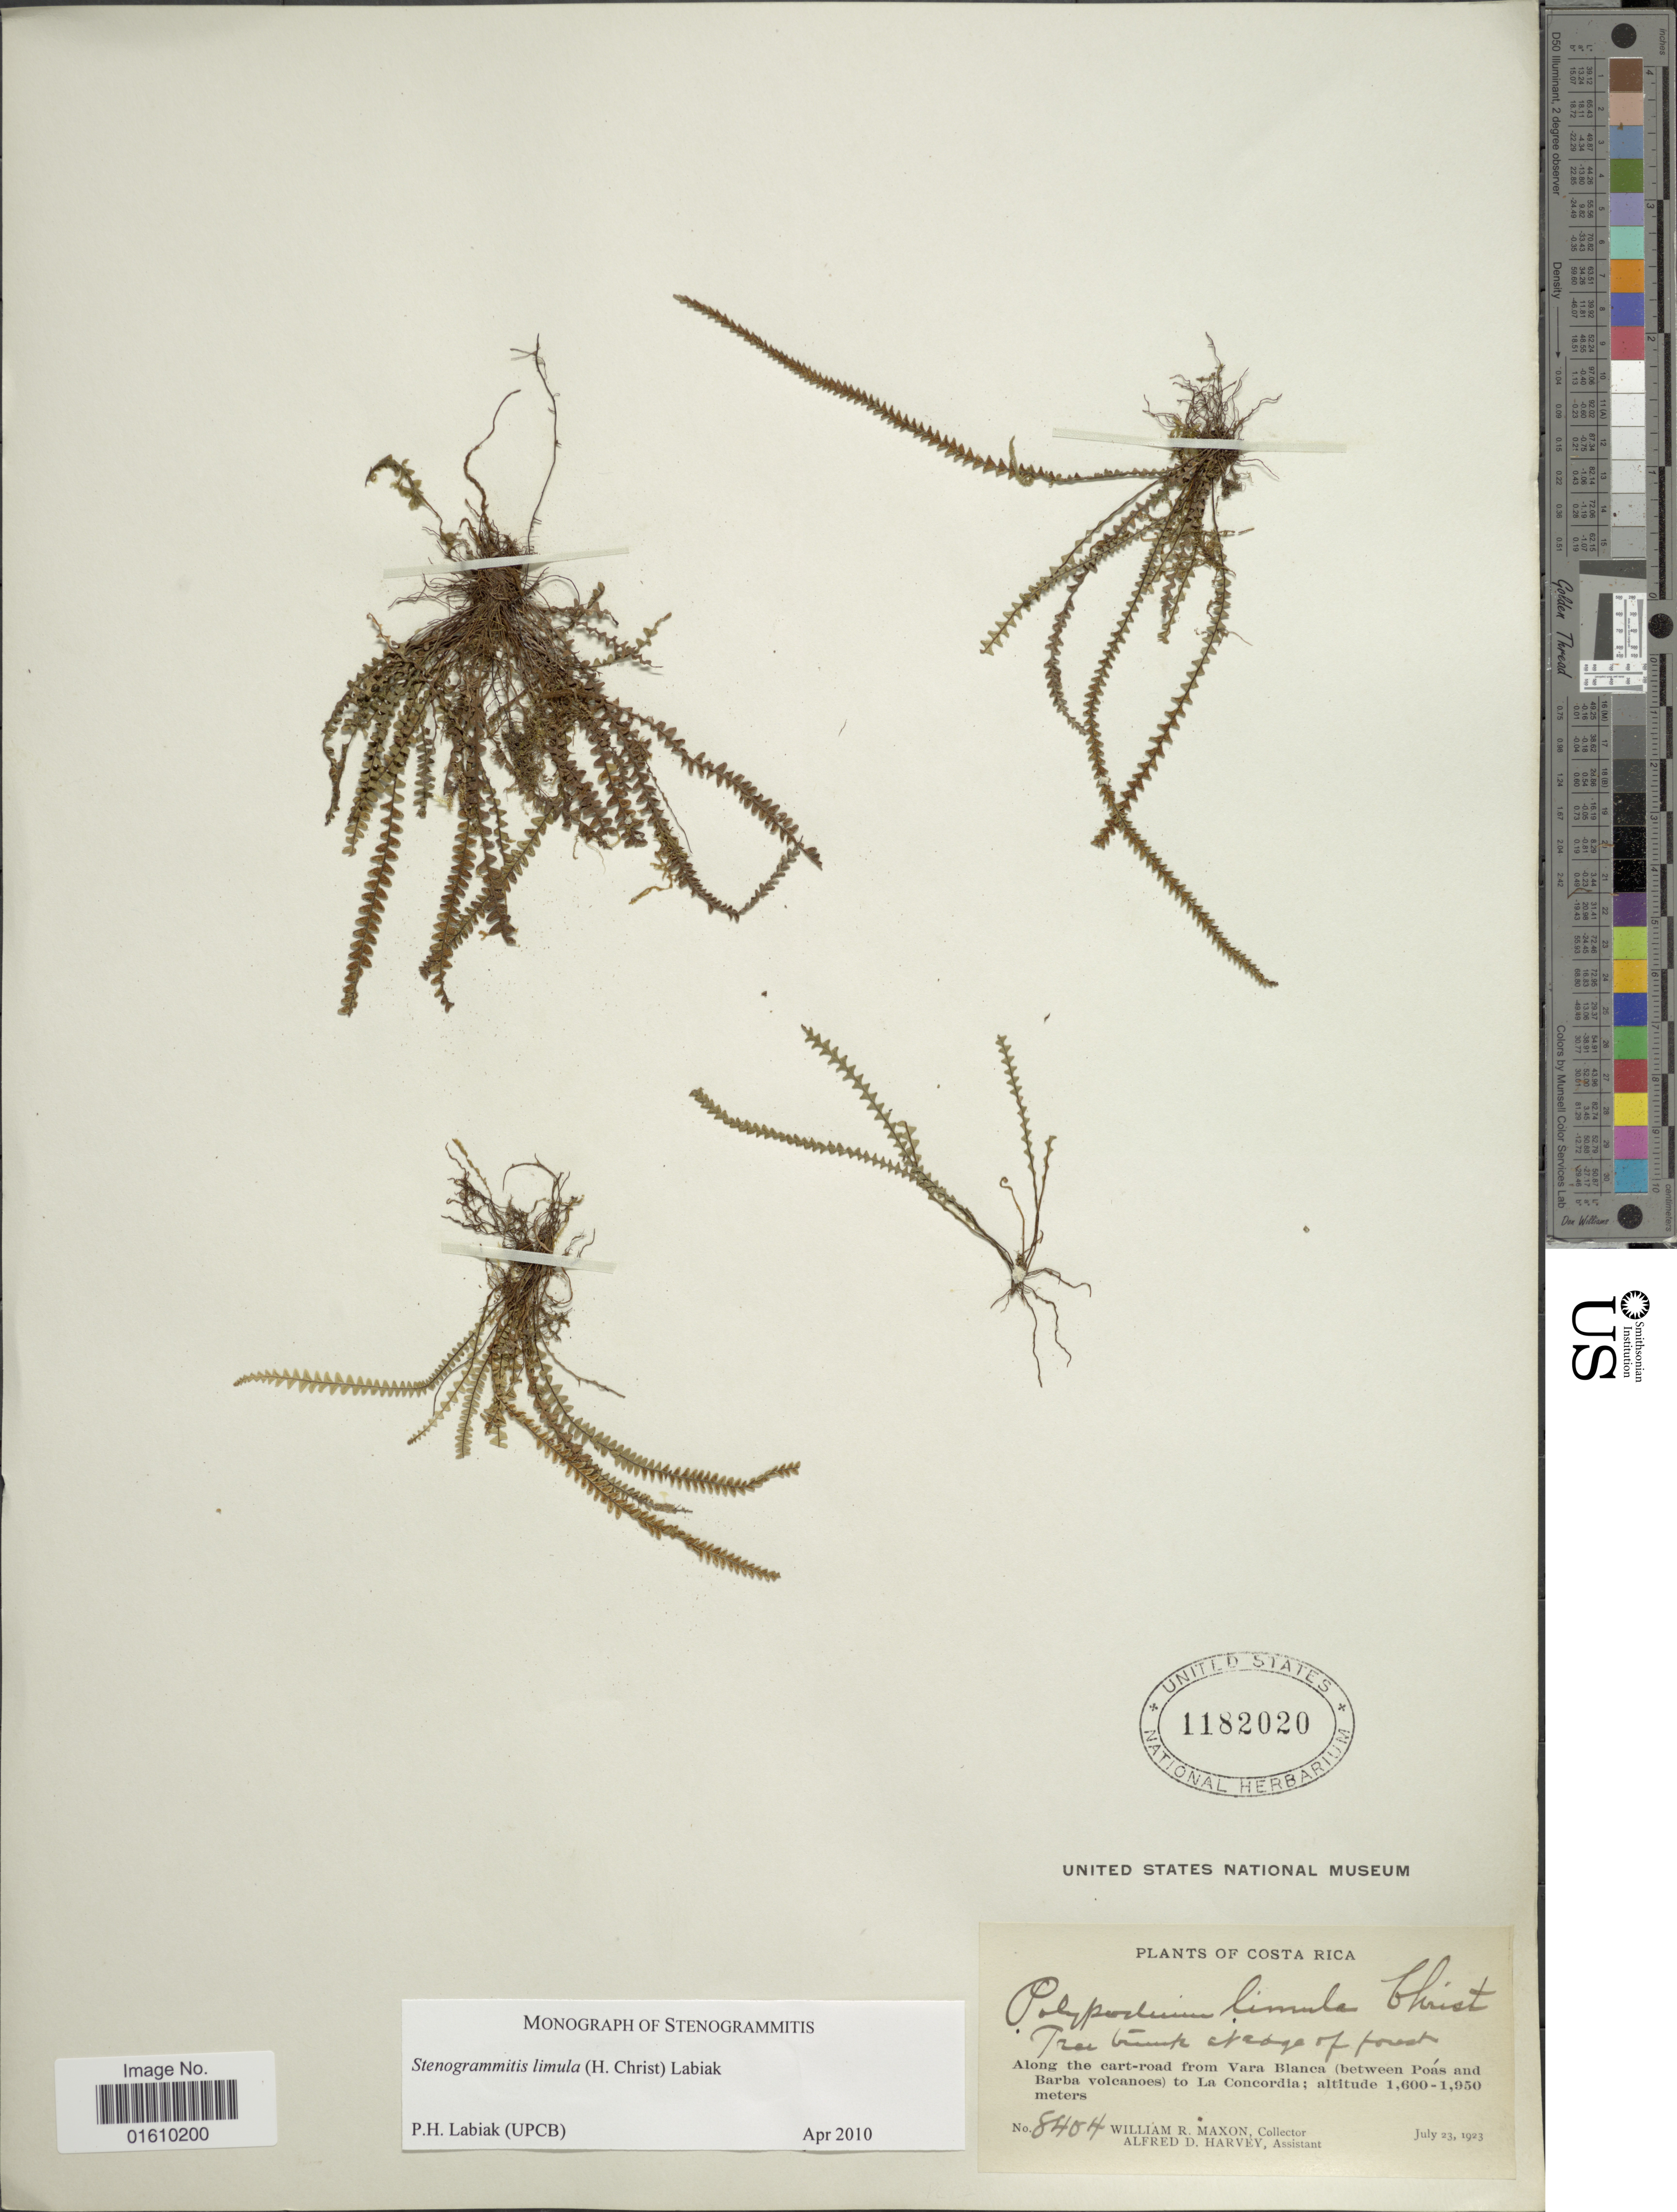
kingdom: Plantae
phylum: Tracheophyta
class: Polypodiopsida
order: Polypodiales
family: Polypodiaceae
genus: Stenogrammitis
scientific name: Stenogrammitis limula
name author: (Christ) Labiak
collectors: W. R. Maxon & A. D. Harvey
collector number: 8404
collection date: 1923-07-23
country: Costa Rica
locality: Along the cart-road from Vara Blanca (between Poás and Barba volcanoes) to La Concordia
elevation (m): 1600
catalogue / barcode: US 1182020